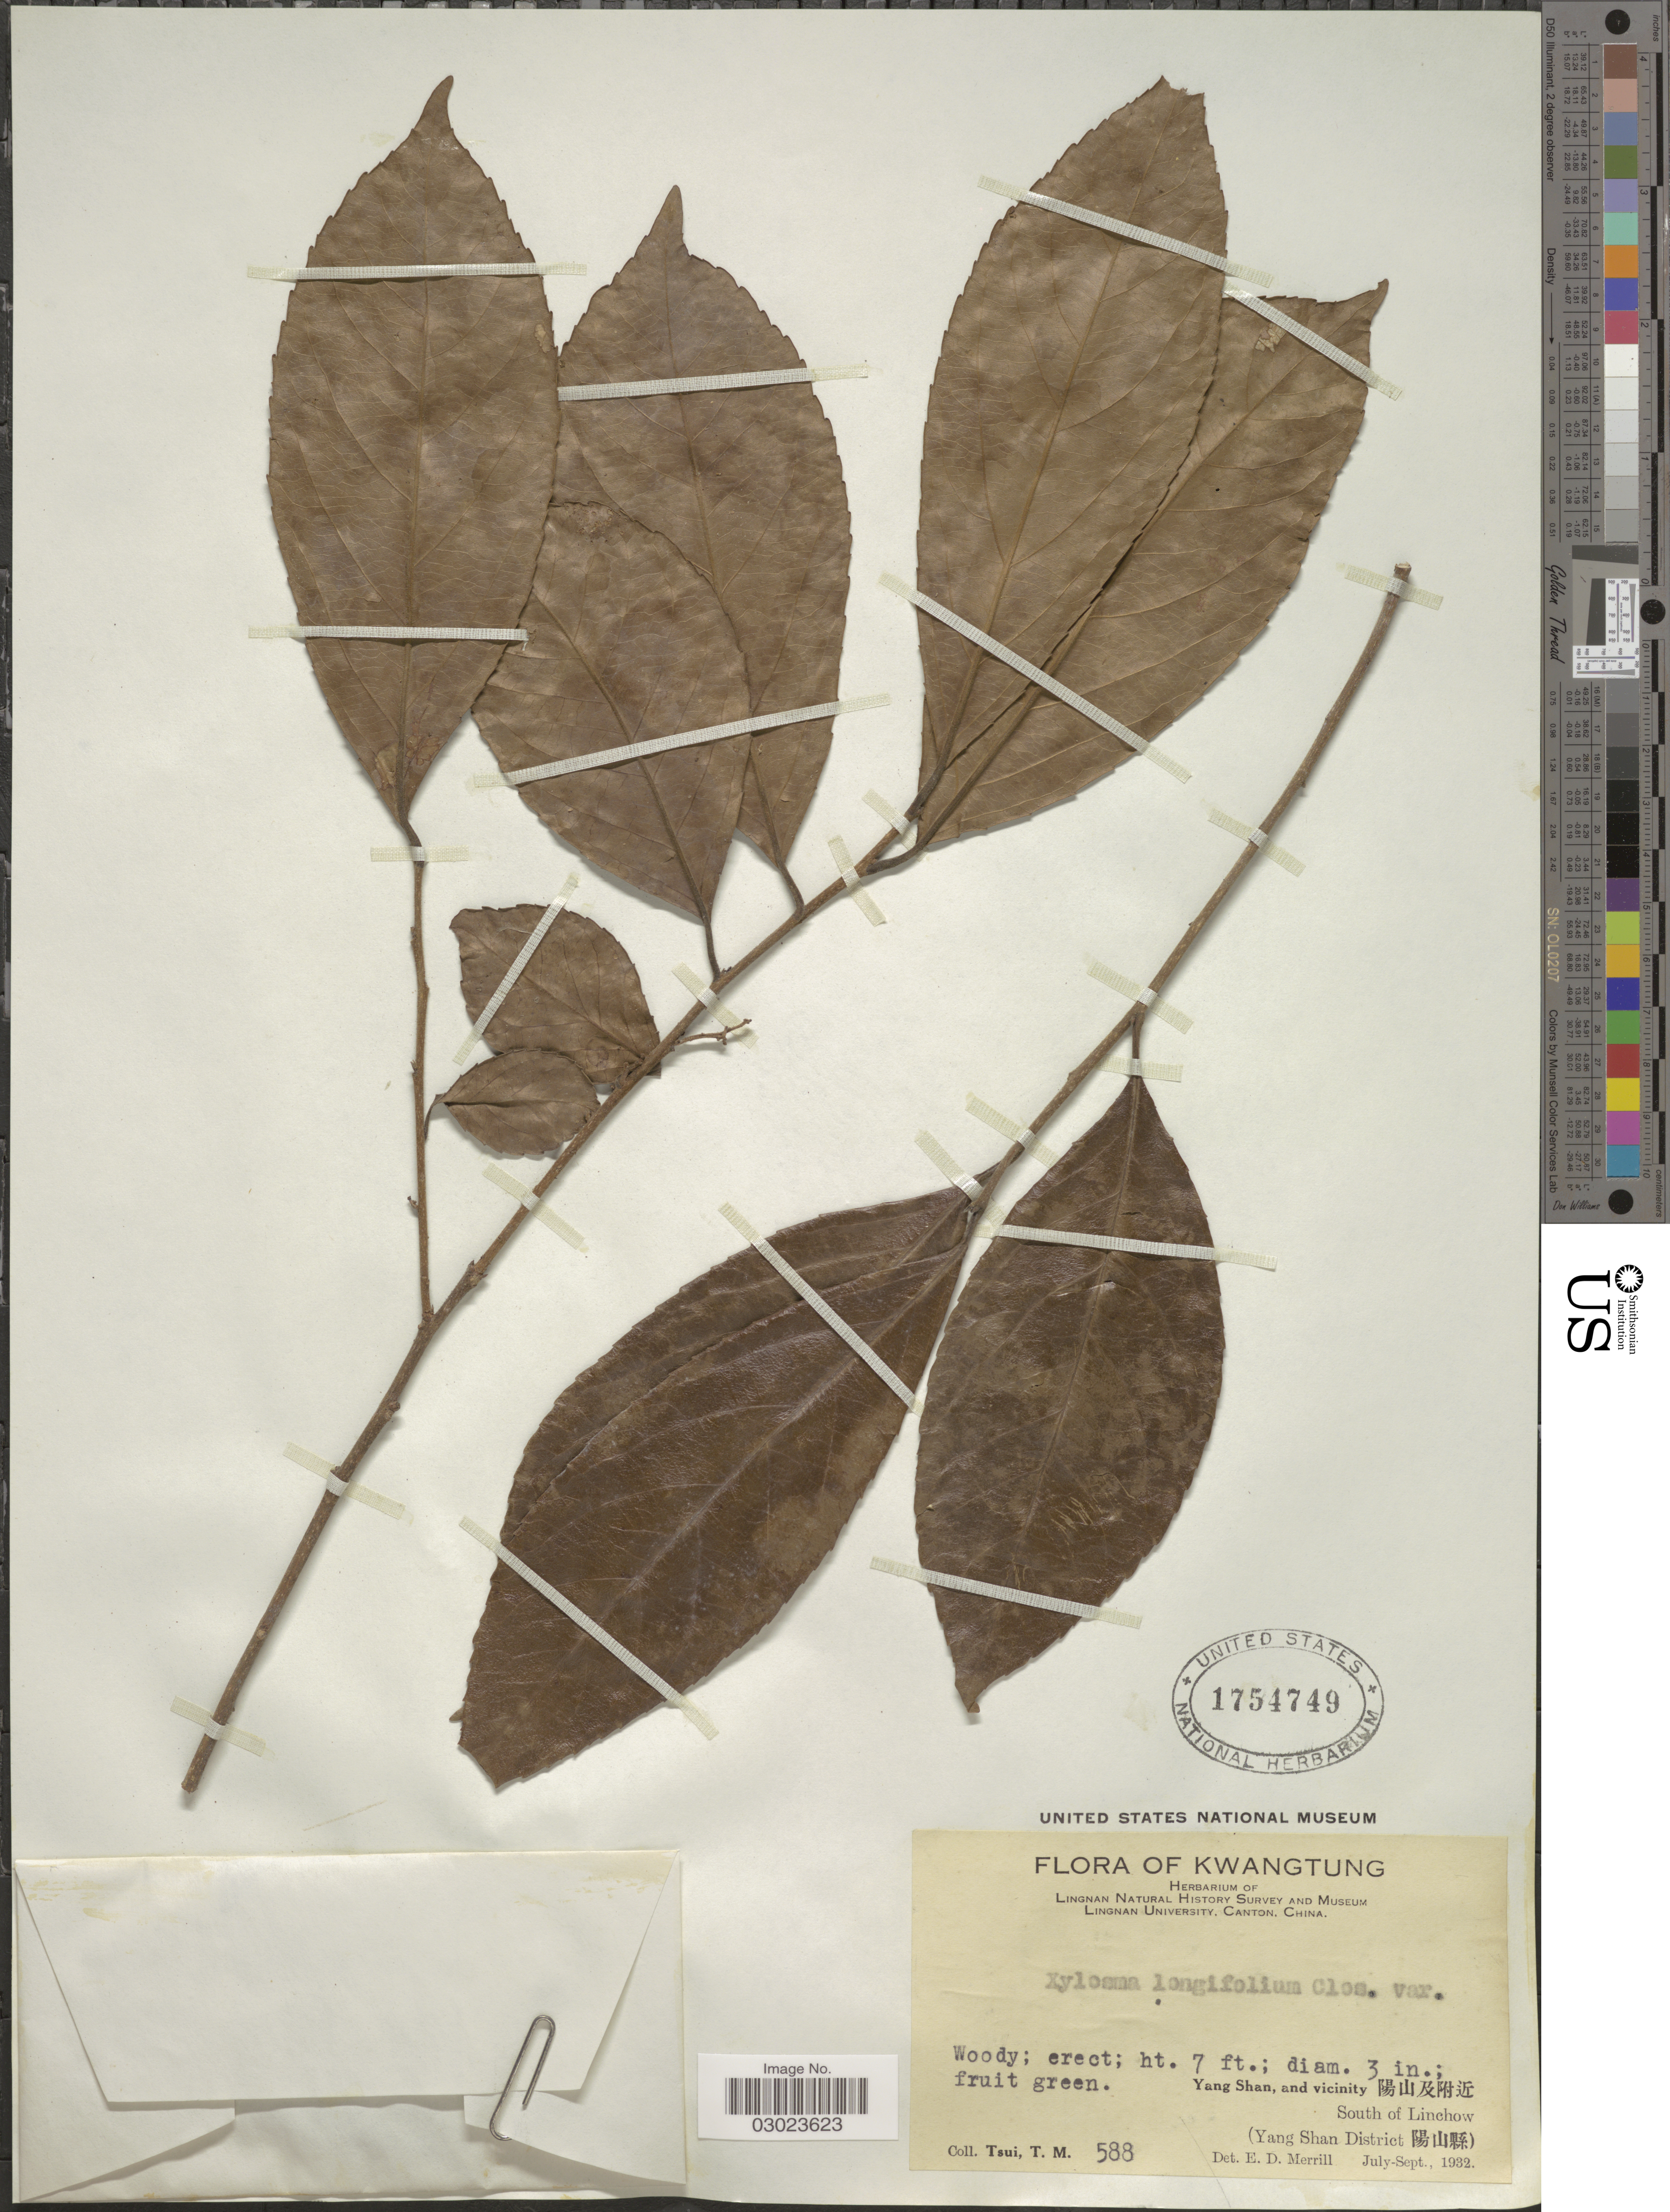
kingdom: Plantae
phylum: Tracheophyta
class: Magnoliopsida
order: Malpighiales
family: Salicaceae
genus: Xylosma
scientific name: Xylosma longifolia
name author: Clos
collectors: T. Tsui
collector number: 588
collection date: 1932-07/1932-09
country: China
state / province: Guangdong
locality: Kwangtung, Yang Shan, and vicinity, South of Linchow (Yang Shan District).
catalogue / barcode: US 1754749